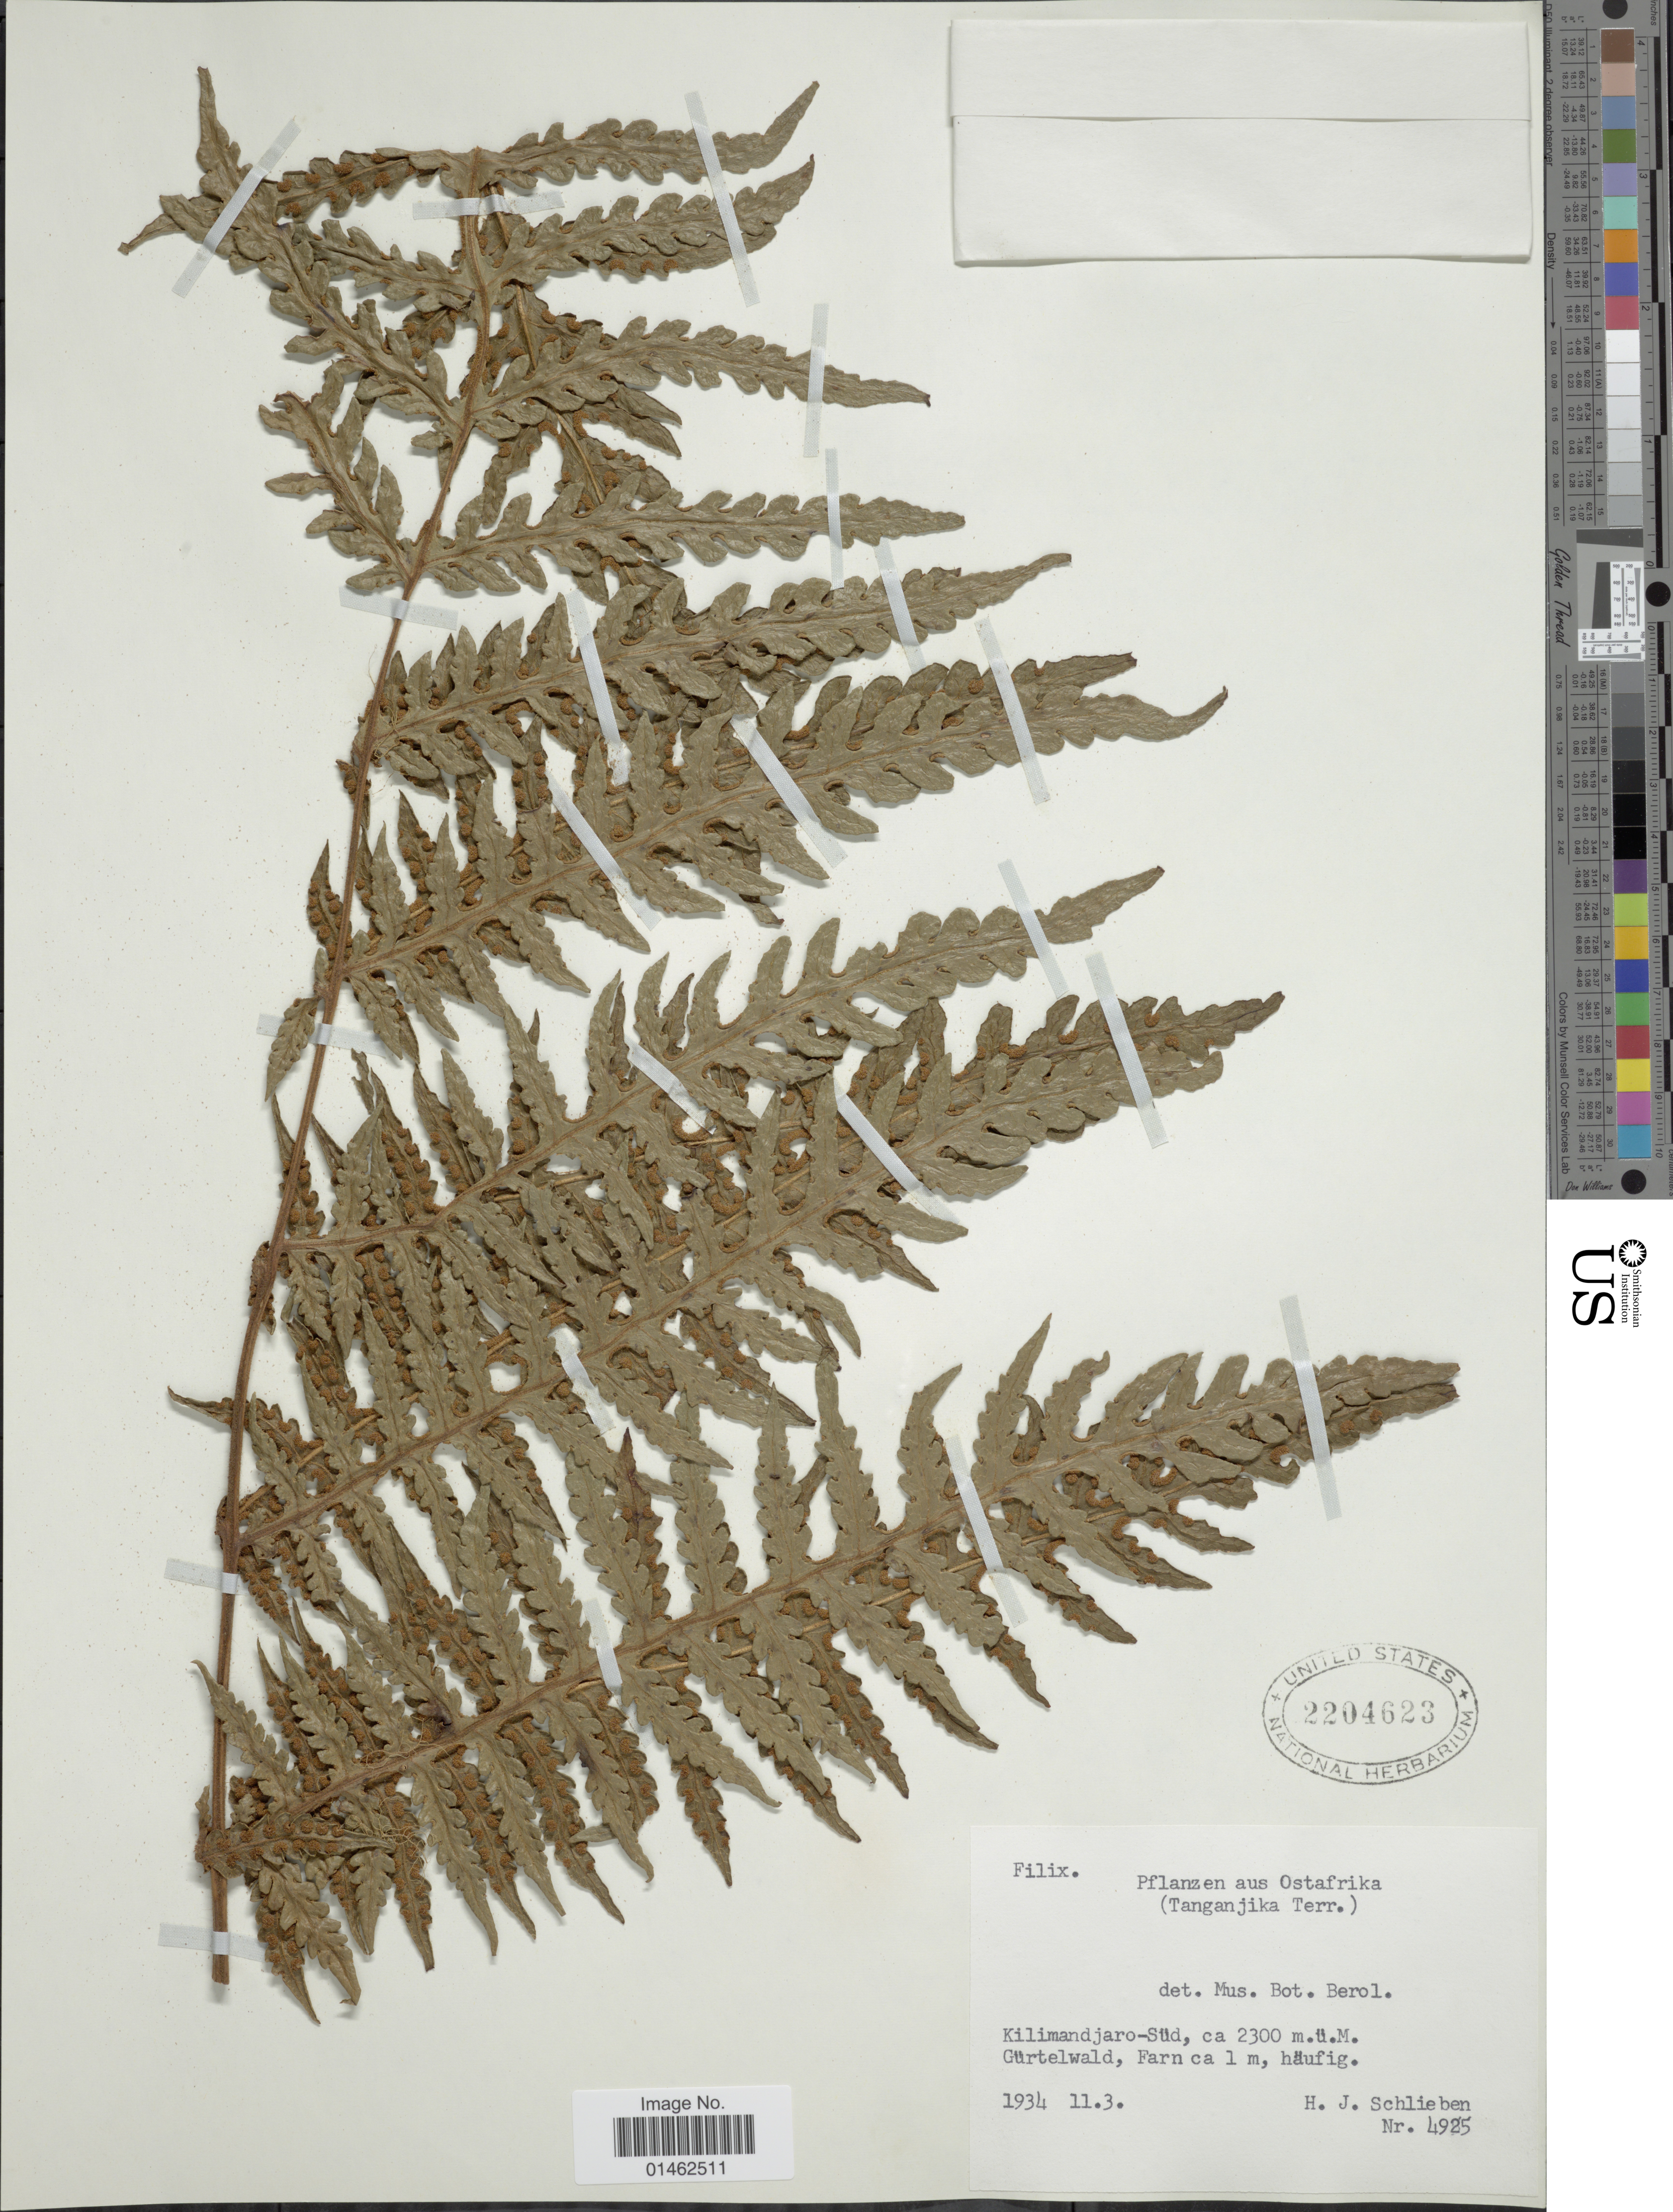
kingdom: Plantae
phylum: Tracheophyta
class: Polypodiopsida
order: Polypodiales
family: Dennstaedtiaceae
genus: Blotiella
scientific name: Blotiella sp.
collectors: H. J. Schlieben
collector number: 4925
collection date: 1934-03-11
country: Tanzania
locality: Ostafrika, (Tangayika Terr), Kilimandjaro-Süd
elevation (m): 2300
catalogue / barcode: US 2204623